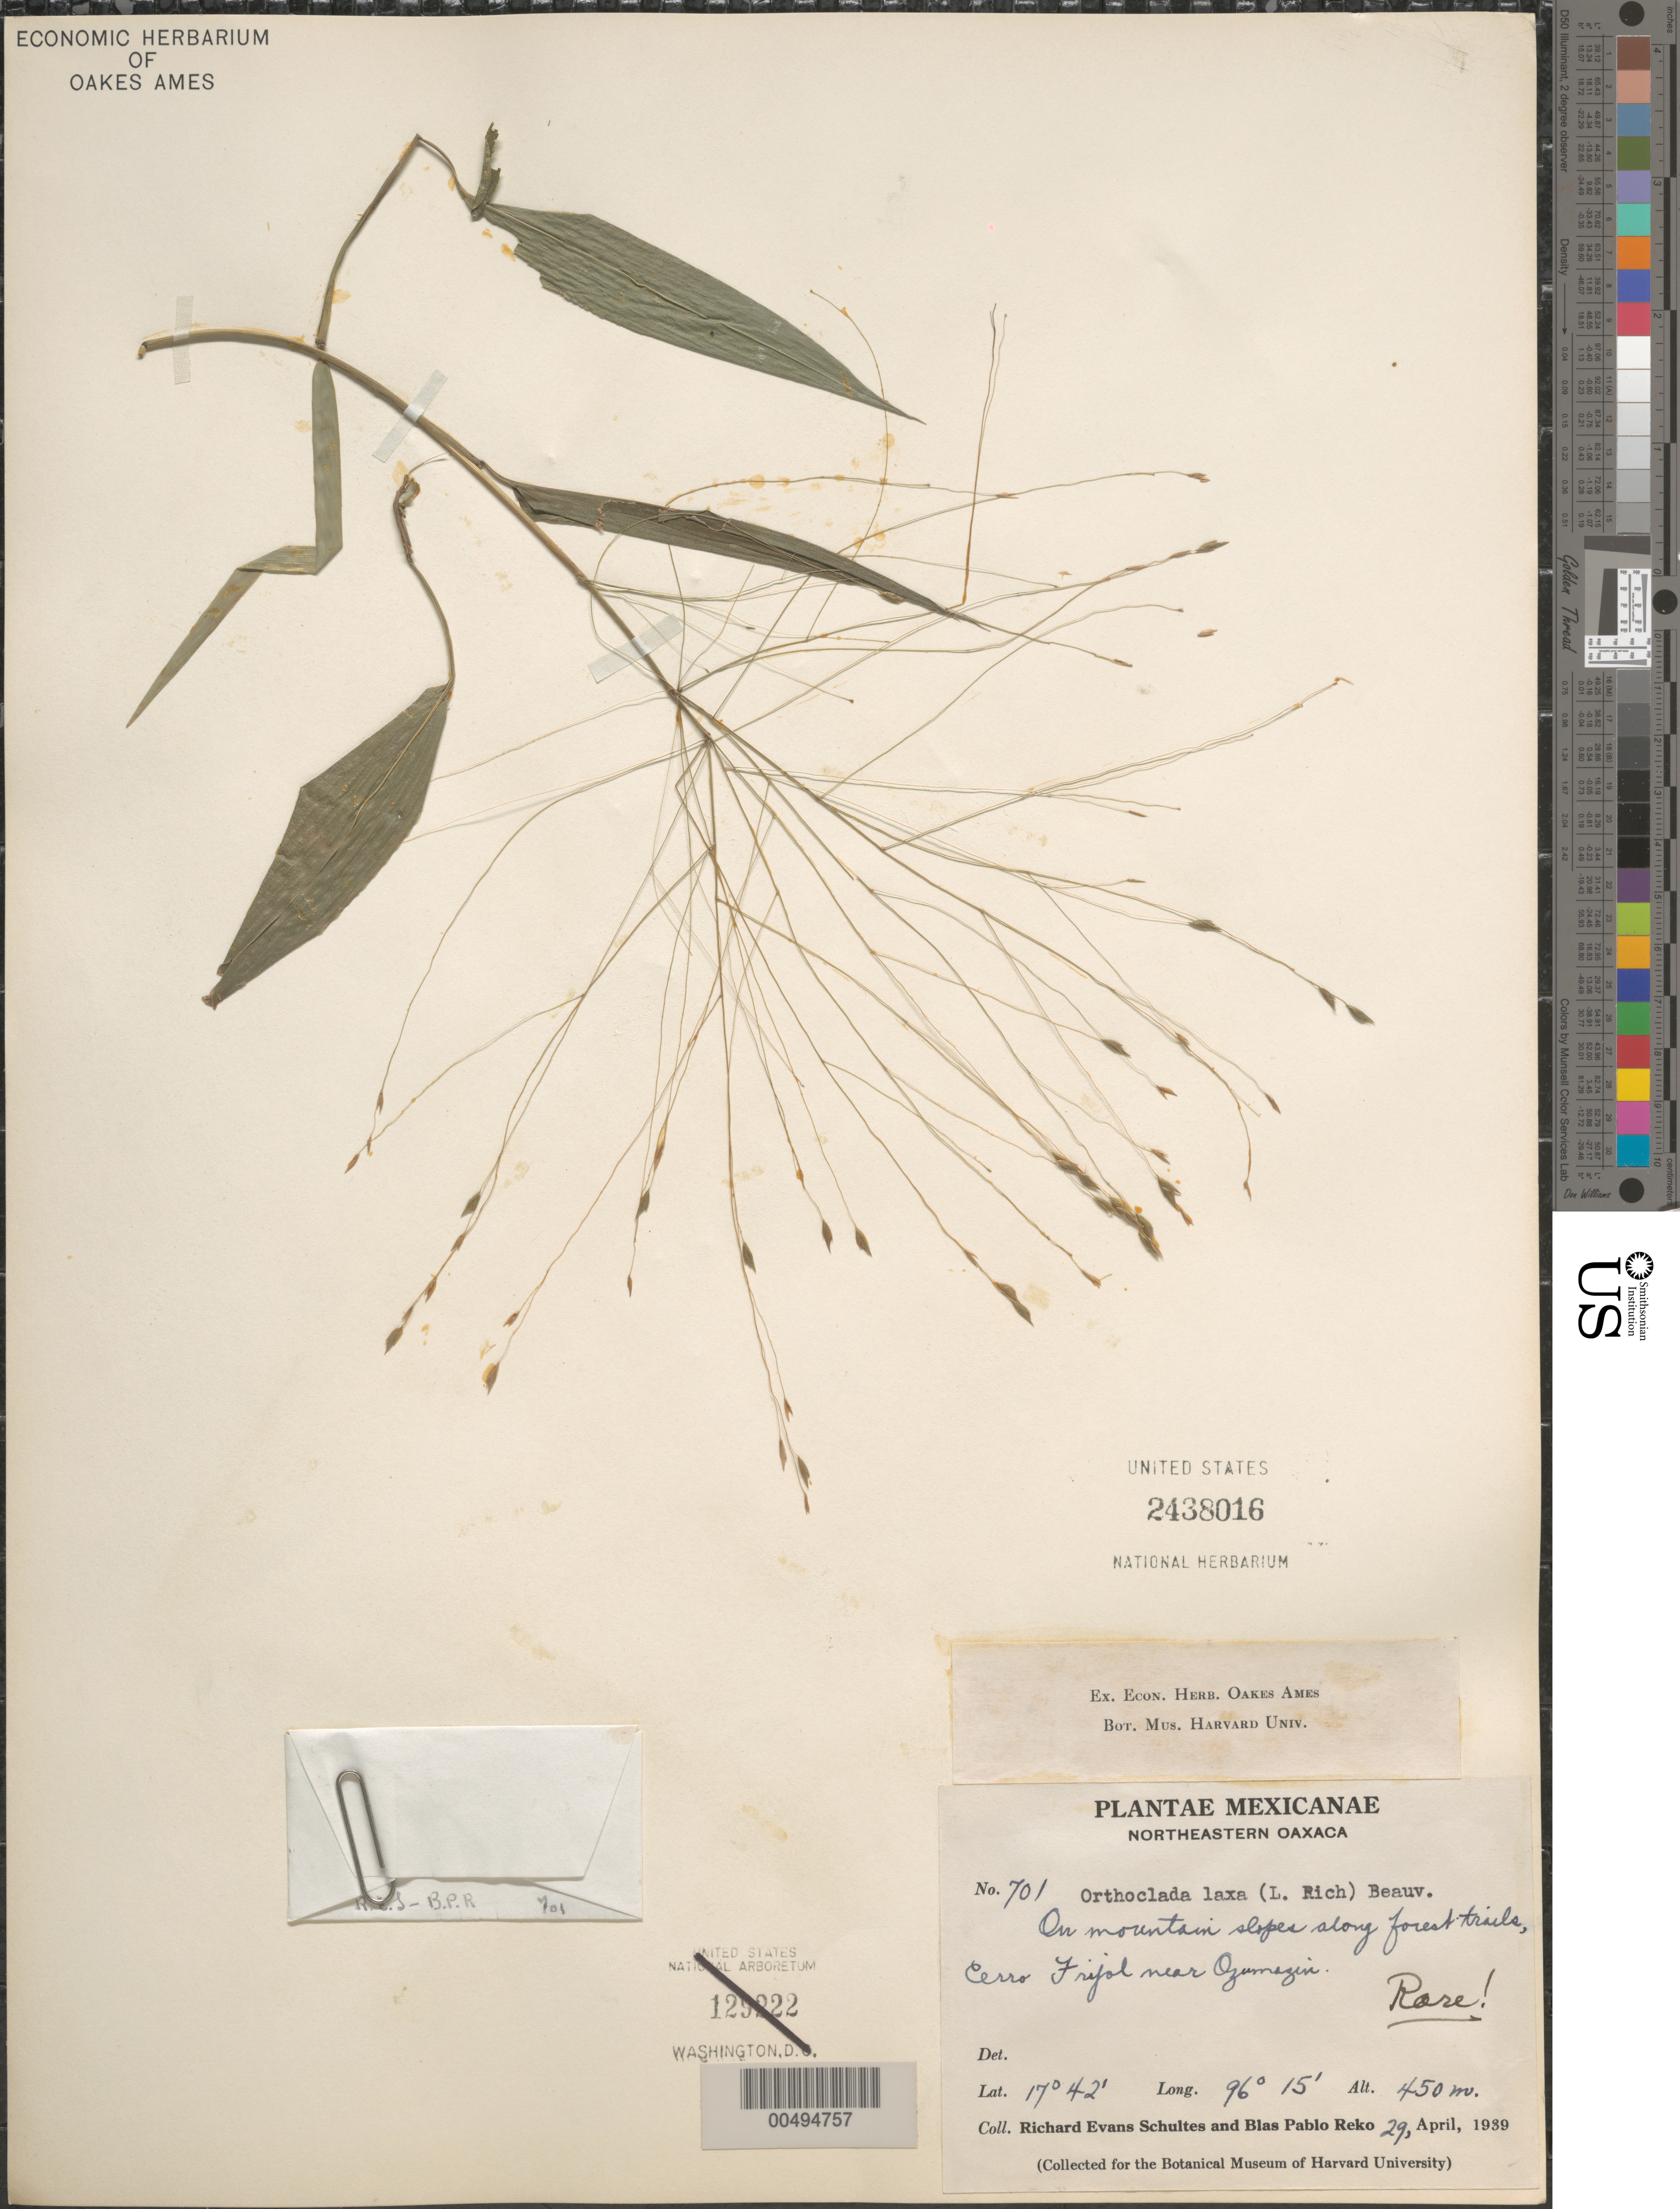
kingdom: Plantae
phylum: Tracheophyta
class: Liliopsida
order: Poales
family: Poaceae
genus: Orthoclada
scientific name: Orthoclada laxa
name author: P. Beauv.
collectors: R. E. Schultes & B. P. Reko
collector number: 701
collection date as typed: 29 Apr 1939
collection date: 1939-04-29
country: Mexico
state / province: Oaxaca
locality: NE Oaxaca, Cerro Frijol near Ozumazin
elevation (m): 450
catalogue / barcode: US 2438016